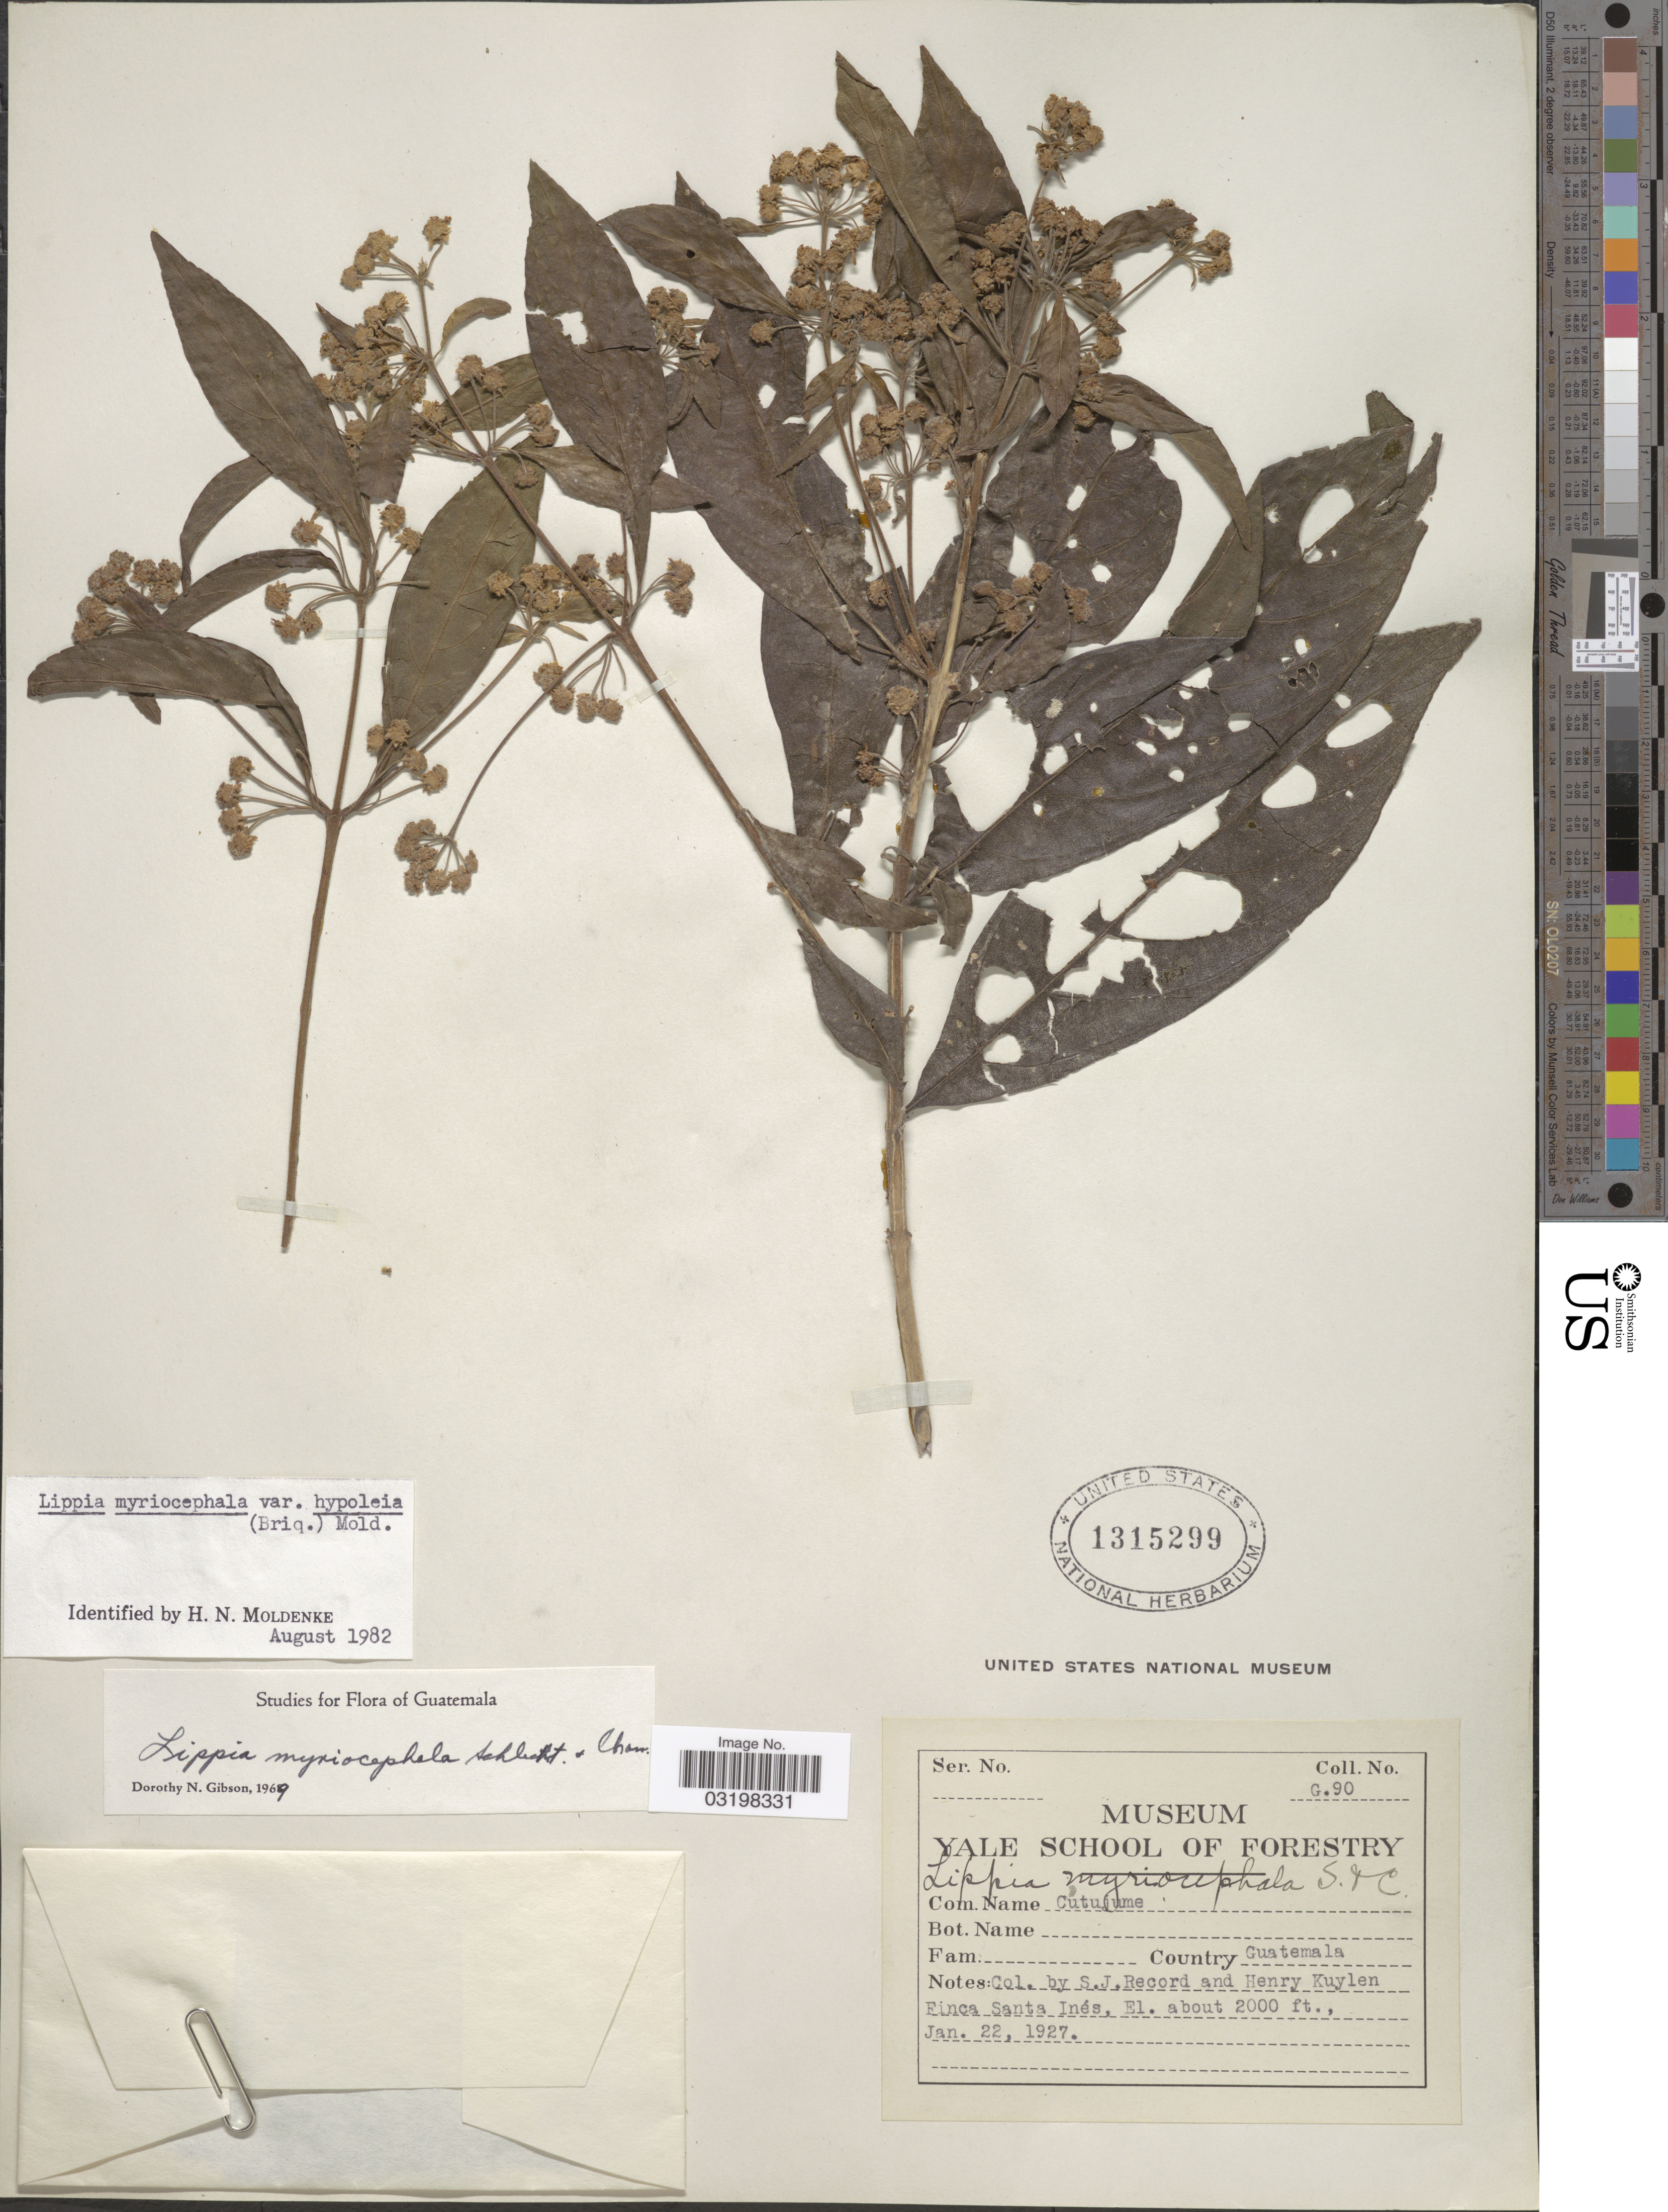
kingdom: Plantae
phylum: Tracheophyta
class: Magnoliopsida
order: Lamiales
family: Verbenaceae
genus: Lippia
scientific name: Lippia myriocephala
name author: Schltdl. & Cham.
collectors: S. J. Record & H. Kuylen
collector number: G.90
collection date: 1927-01-22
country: Guatemala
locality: Finca Santa Inés.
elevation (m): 610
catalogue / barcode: US 1315299